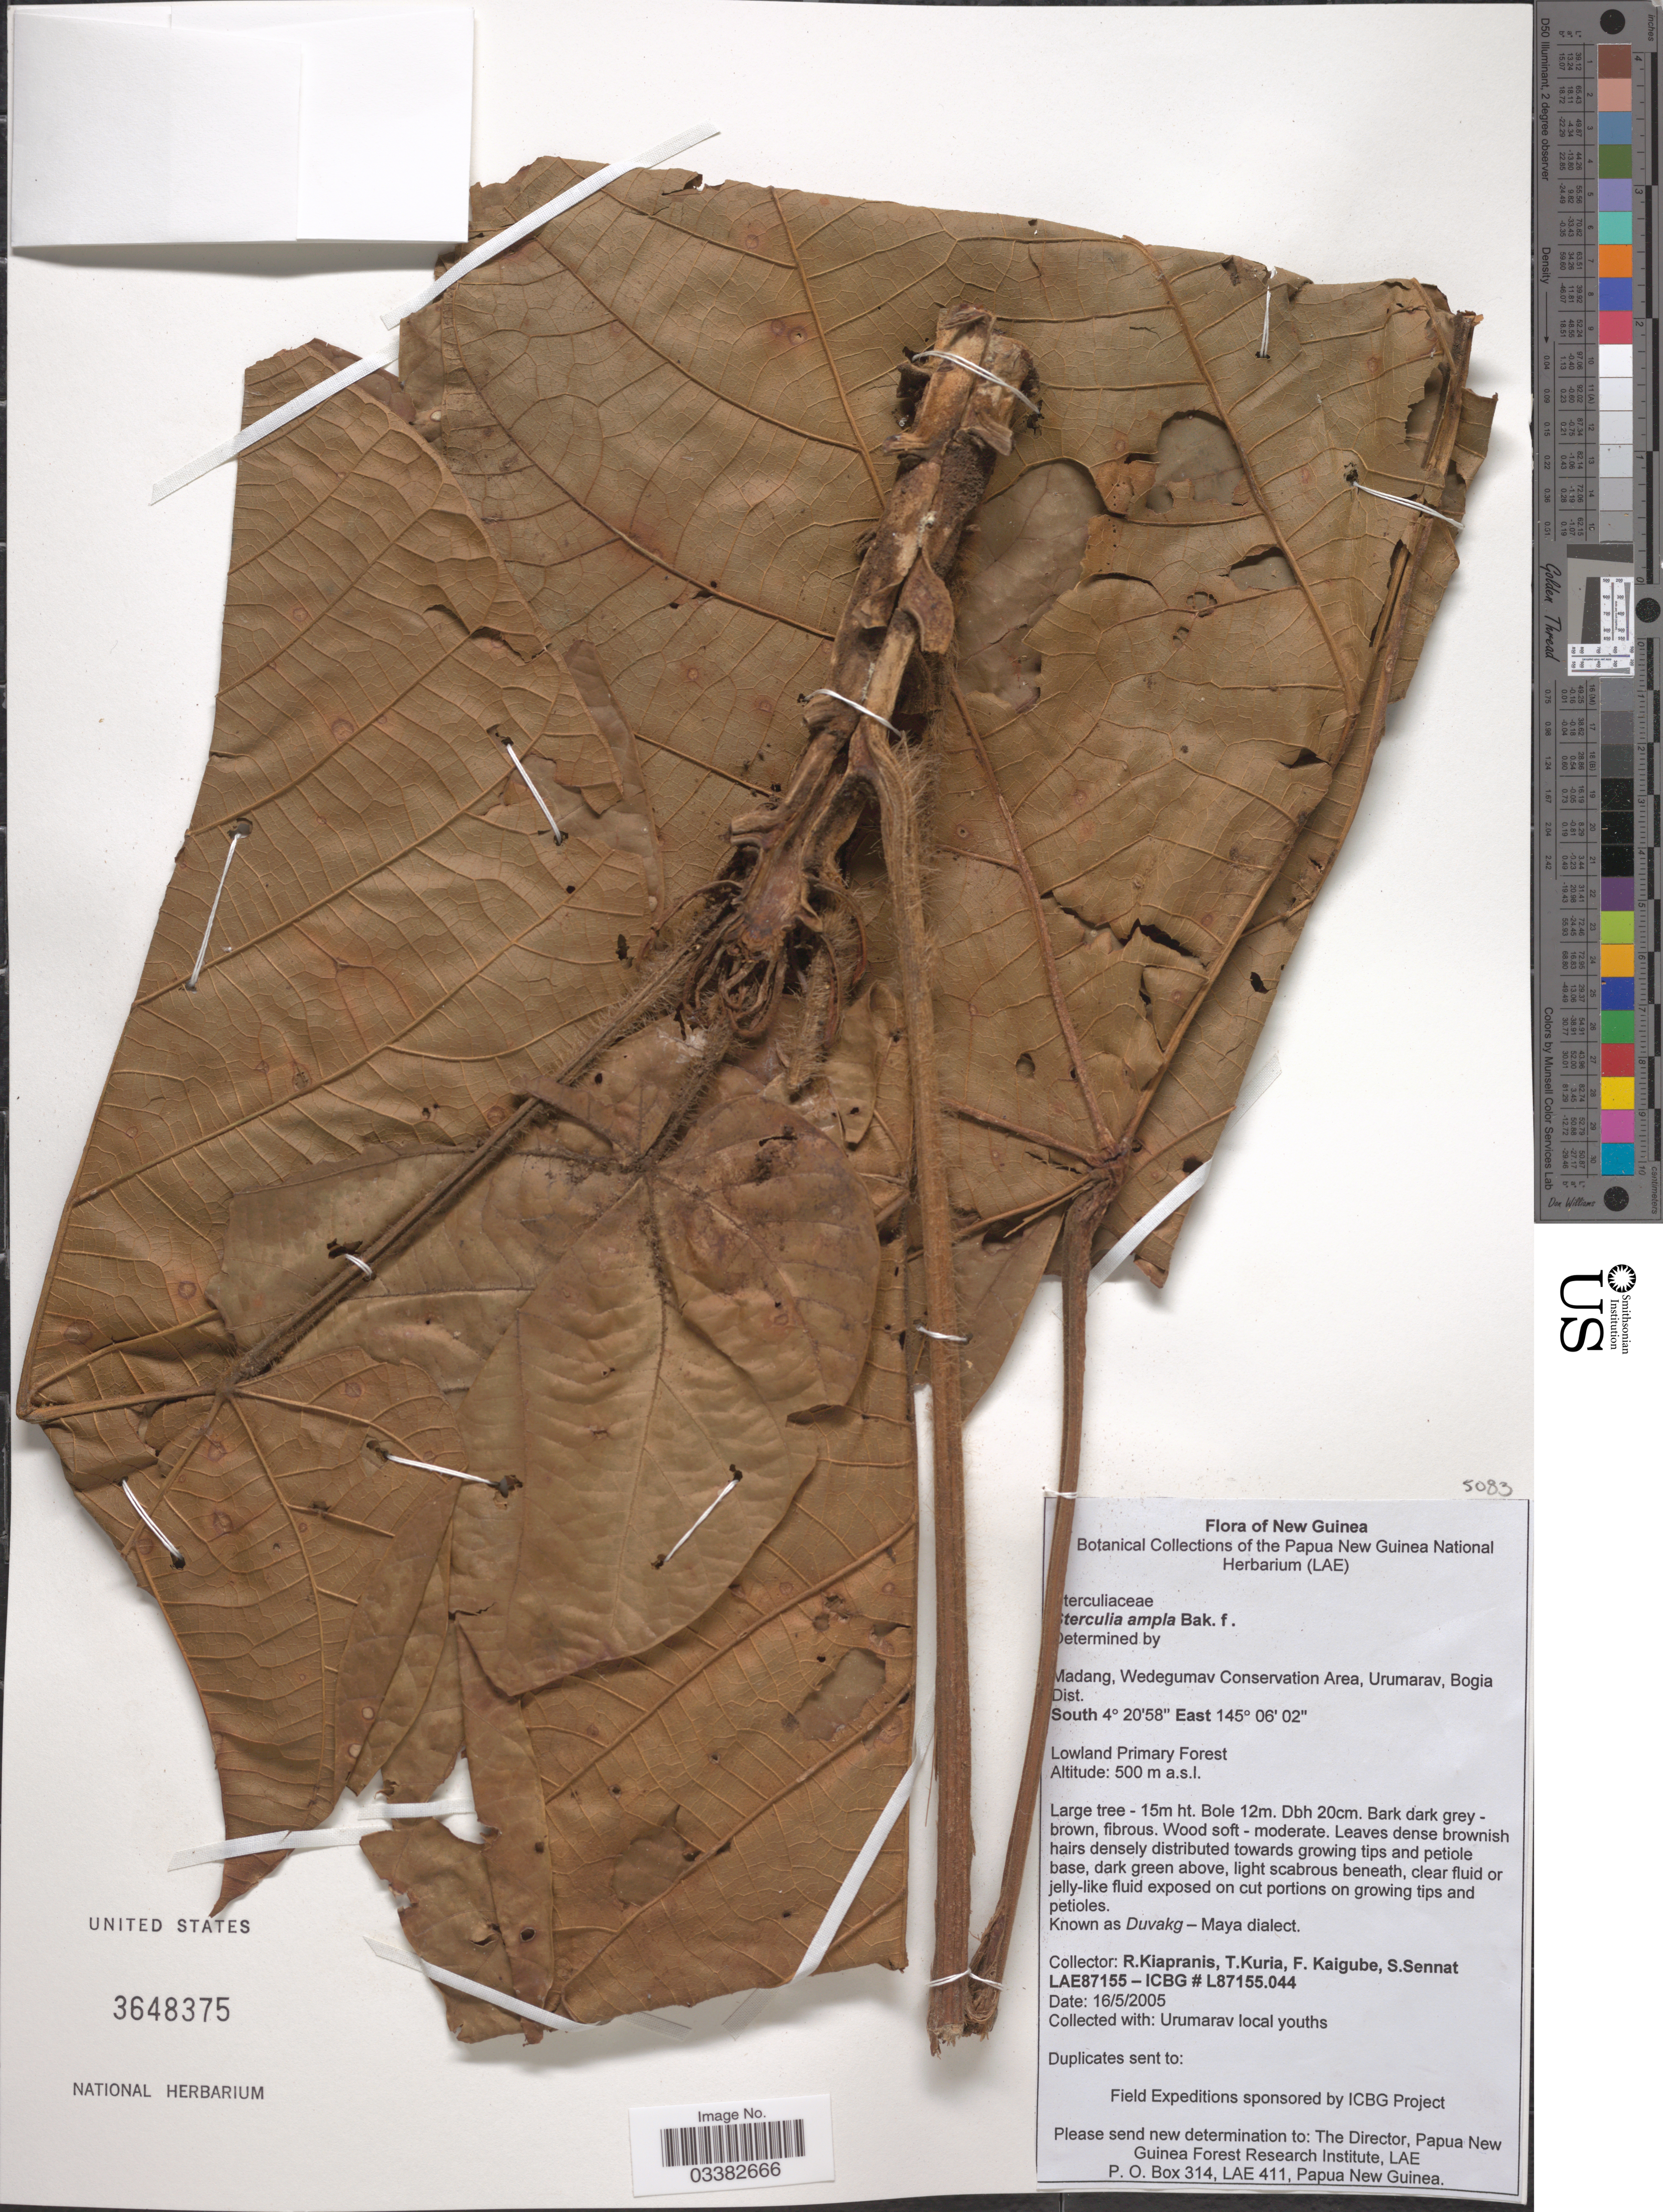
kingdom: Plantae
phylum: Tracheophyta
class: Magnoliopsida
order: Malvales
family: Malvaceae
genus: Sterculia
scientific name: Sterculia ampla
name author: Baker f.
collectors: R. Kiapranis, T. Kuria, J. Kaigube, G. Sennat & Urumarav local youths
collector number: LAE87155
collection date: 2005-05-16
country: Papua New Guinea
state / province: Madang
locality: New Guinea. Wedegumav Conservation Area, Urumarav, Bogia Dist.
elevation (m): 500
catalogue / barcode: US 3648375